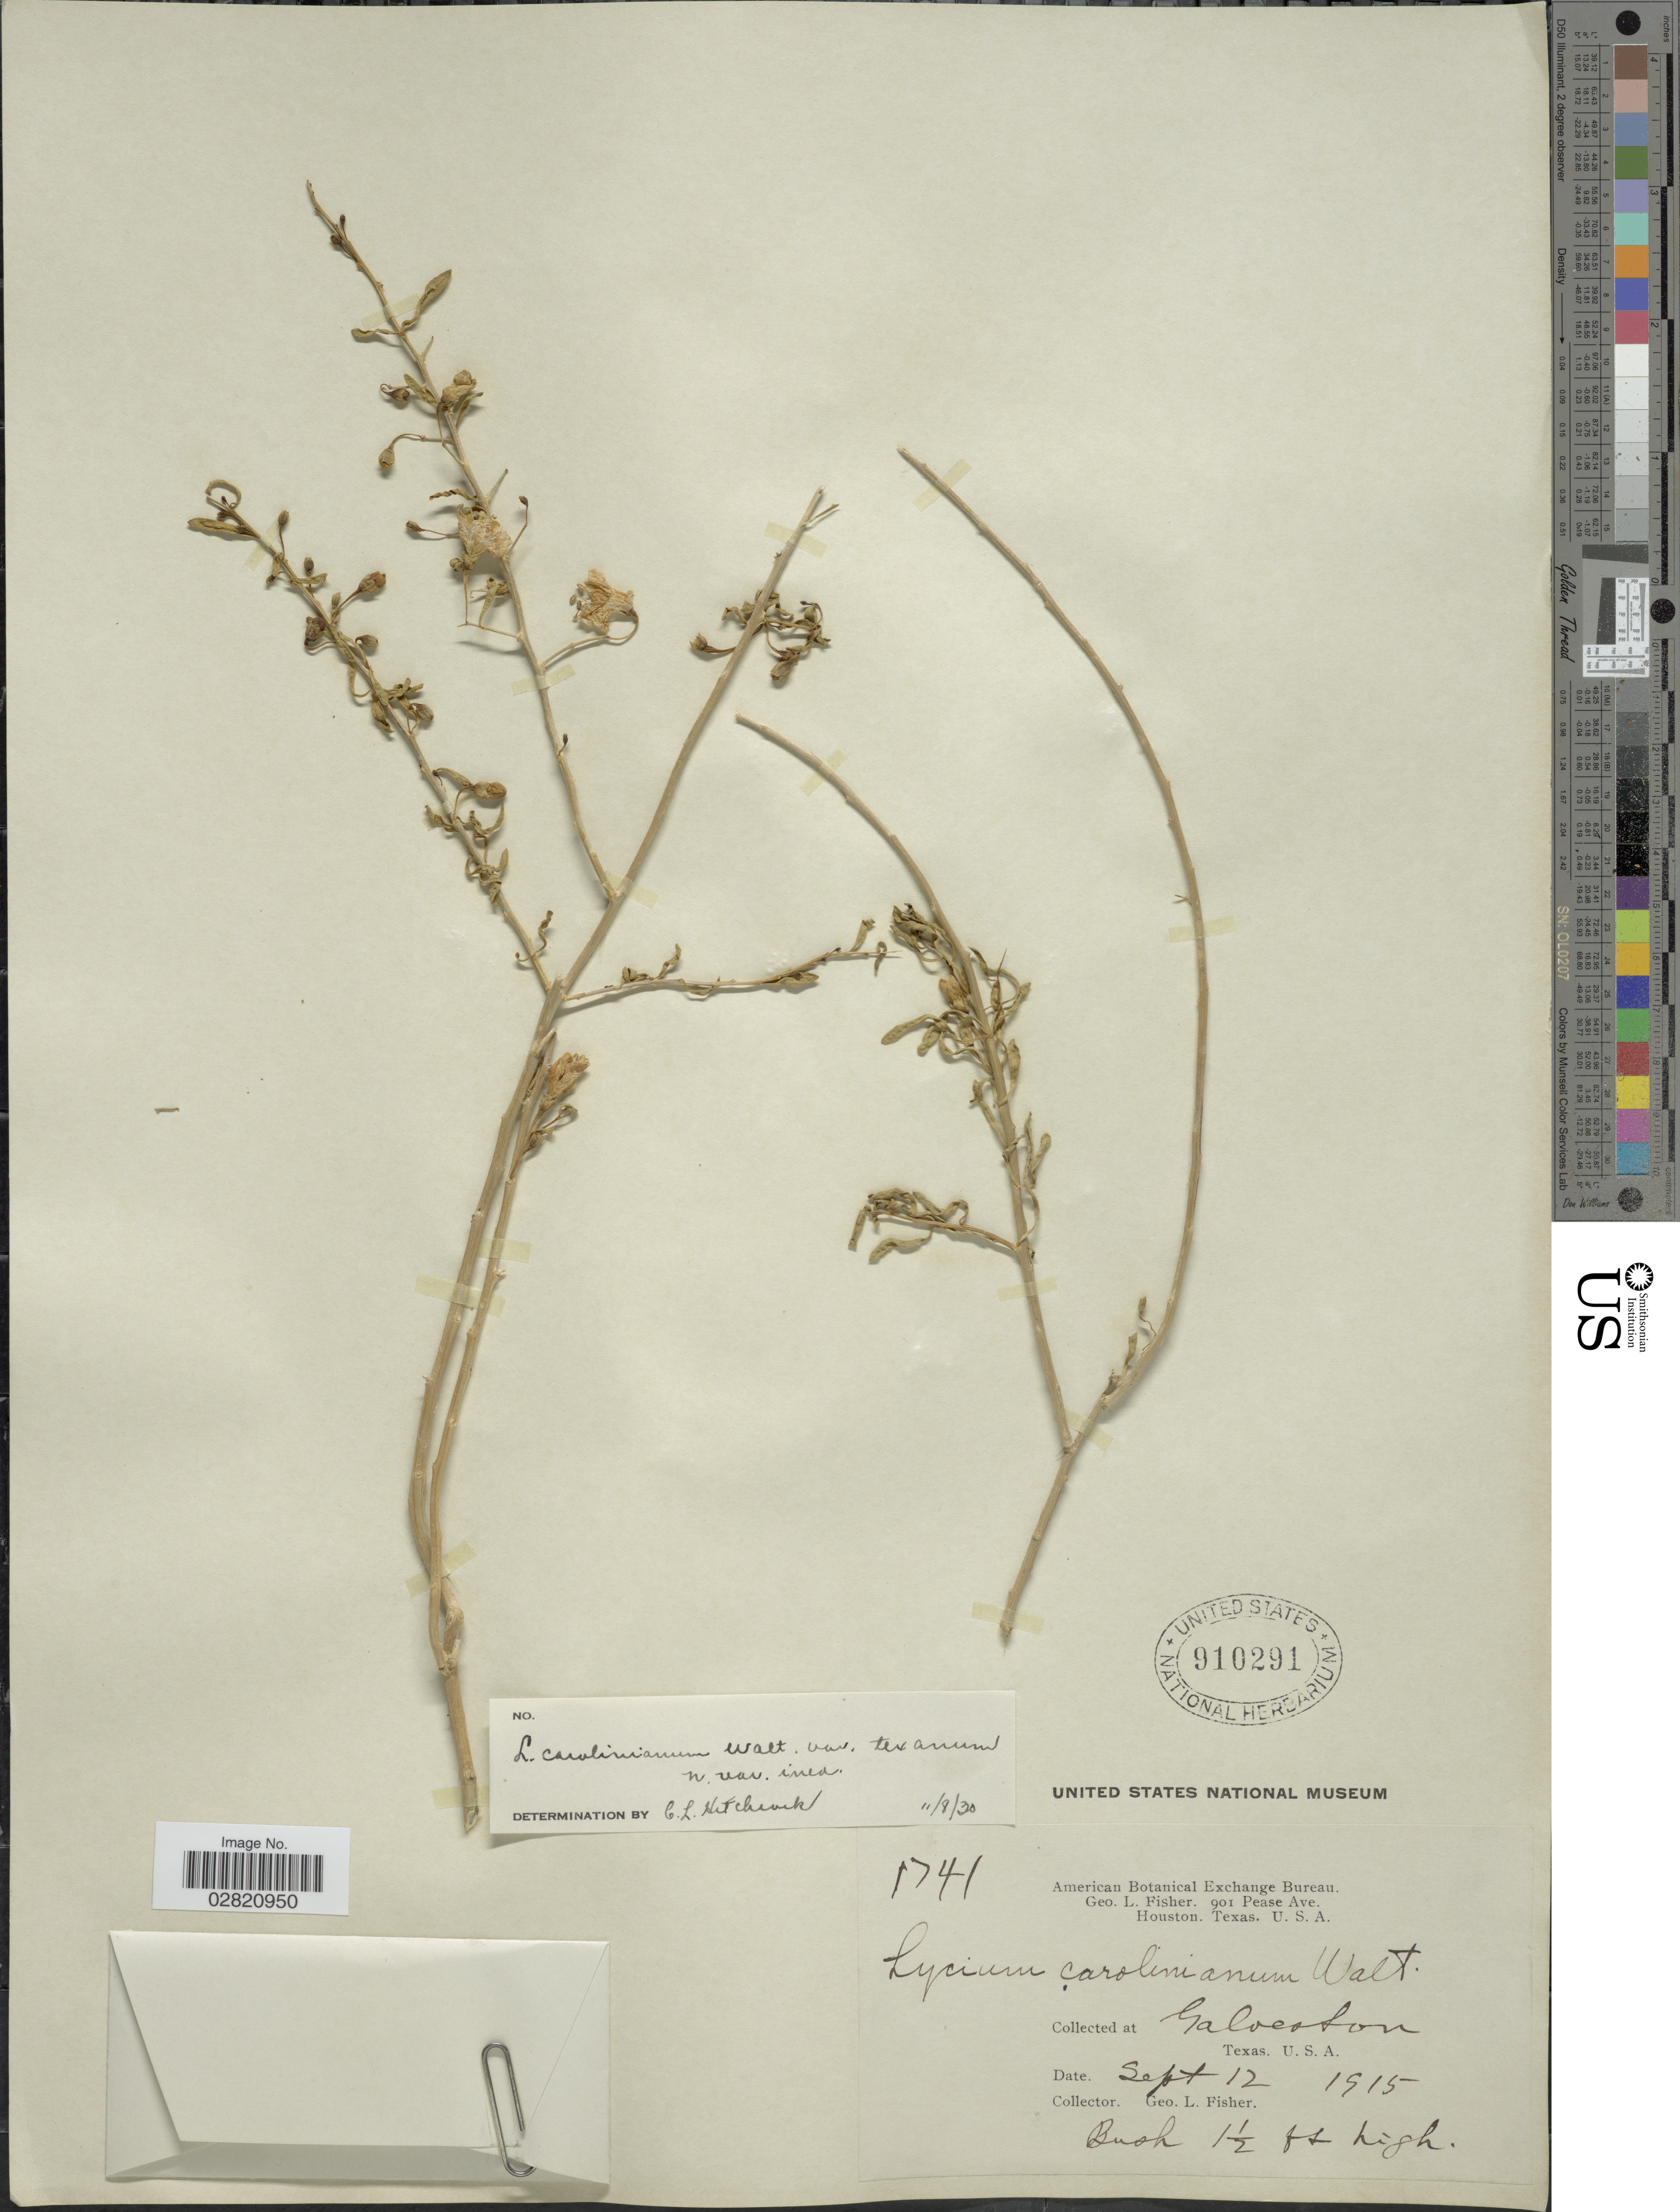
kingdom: Plantae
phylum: Tracheophyta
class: Magnoliopsida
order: Solanales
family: Solanaceae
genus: Lycium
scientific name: Lycium carolinianum var. quadrifidum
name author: Walter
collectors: G. L. Fisher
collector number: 1741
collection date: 1915-09-15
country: United States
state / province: Texas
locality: Galveston, U.S.A.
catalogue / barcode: US 910291